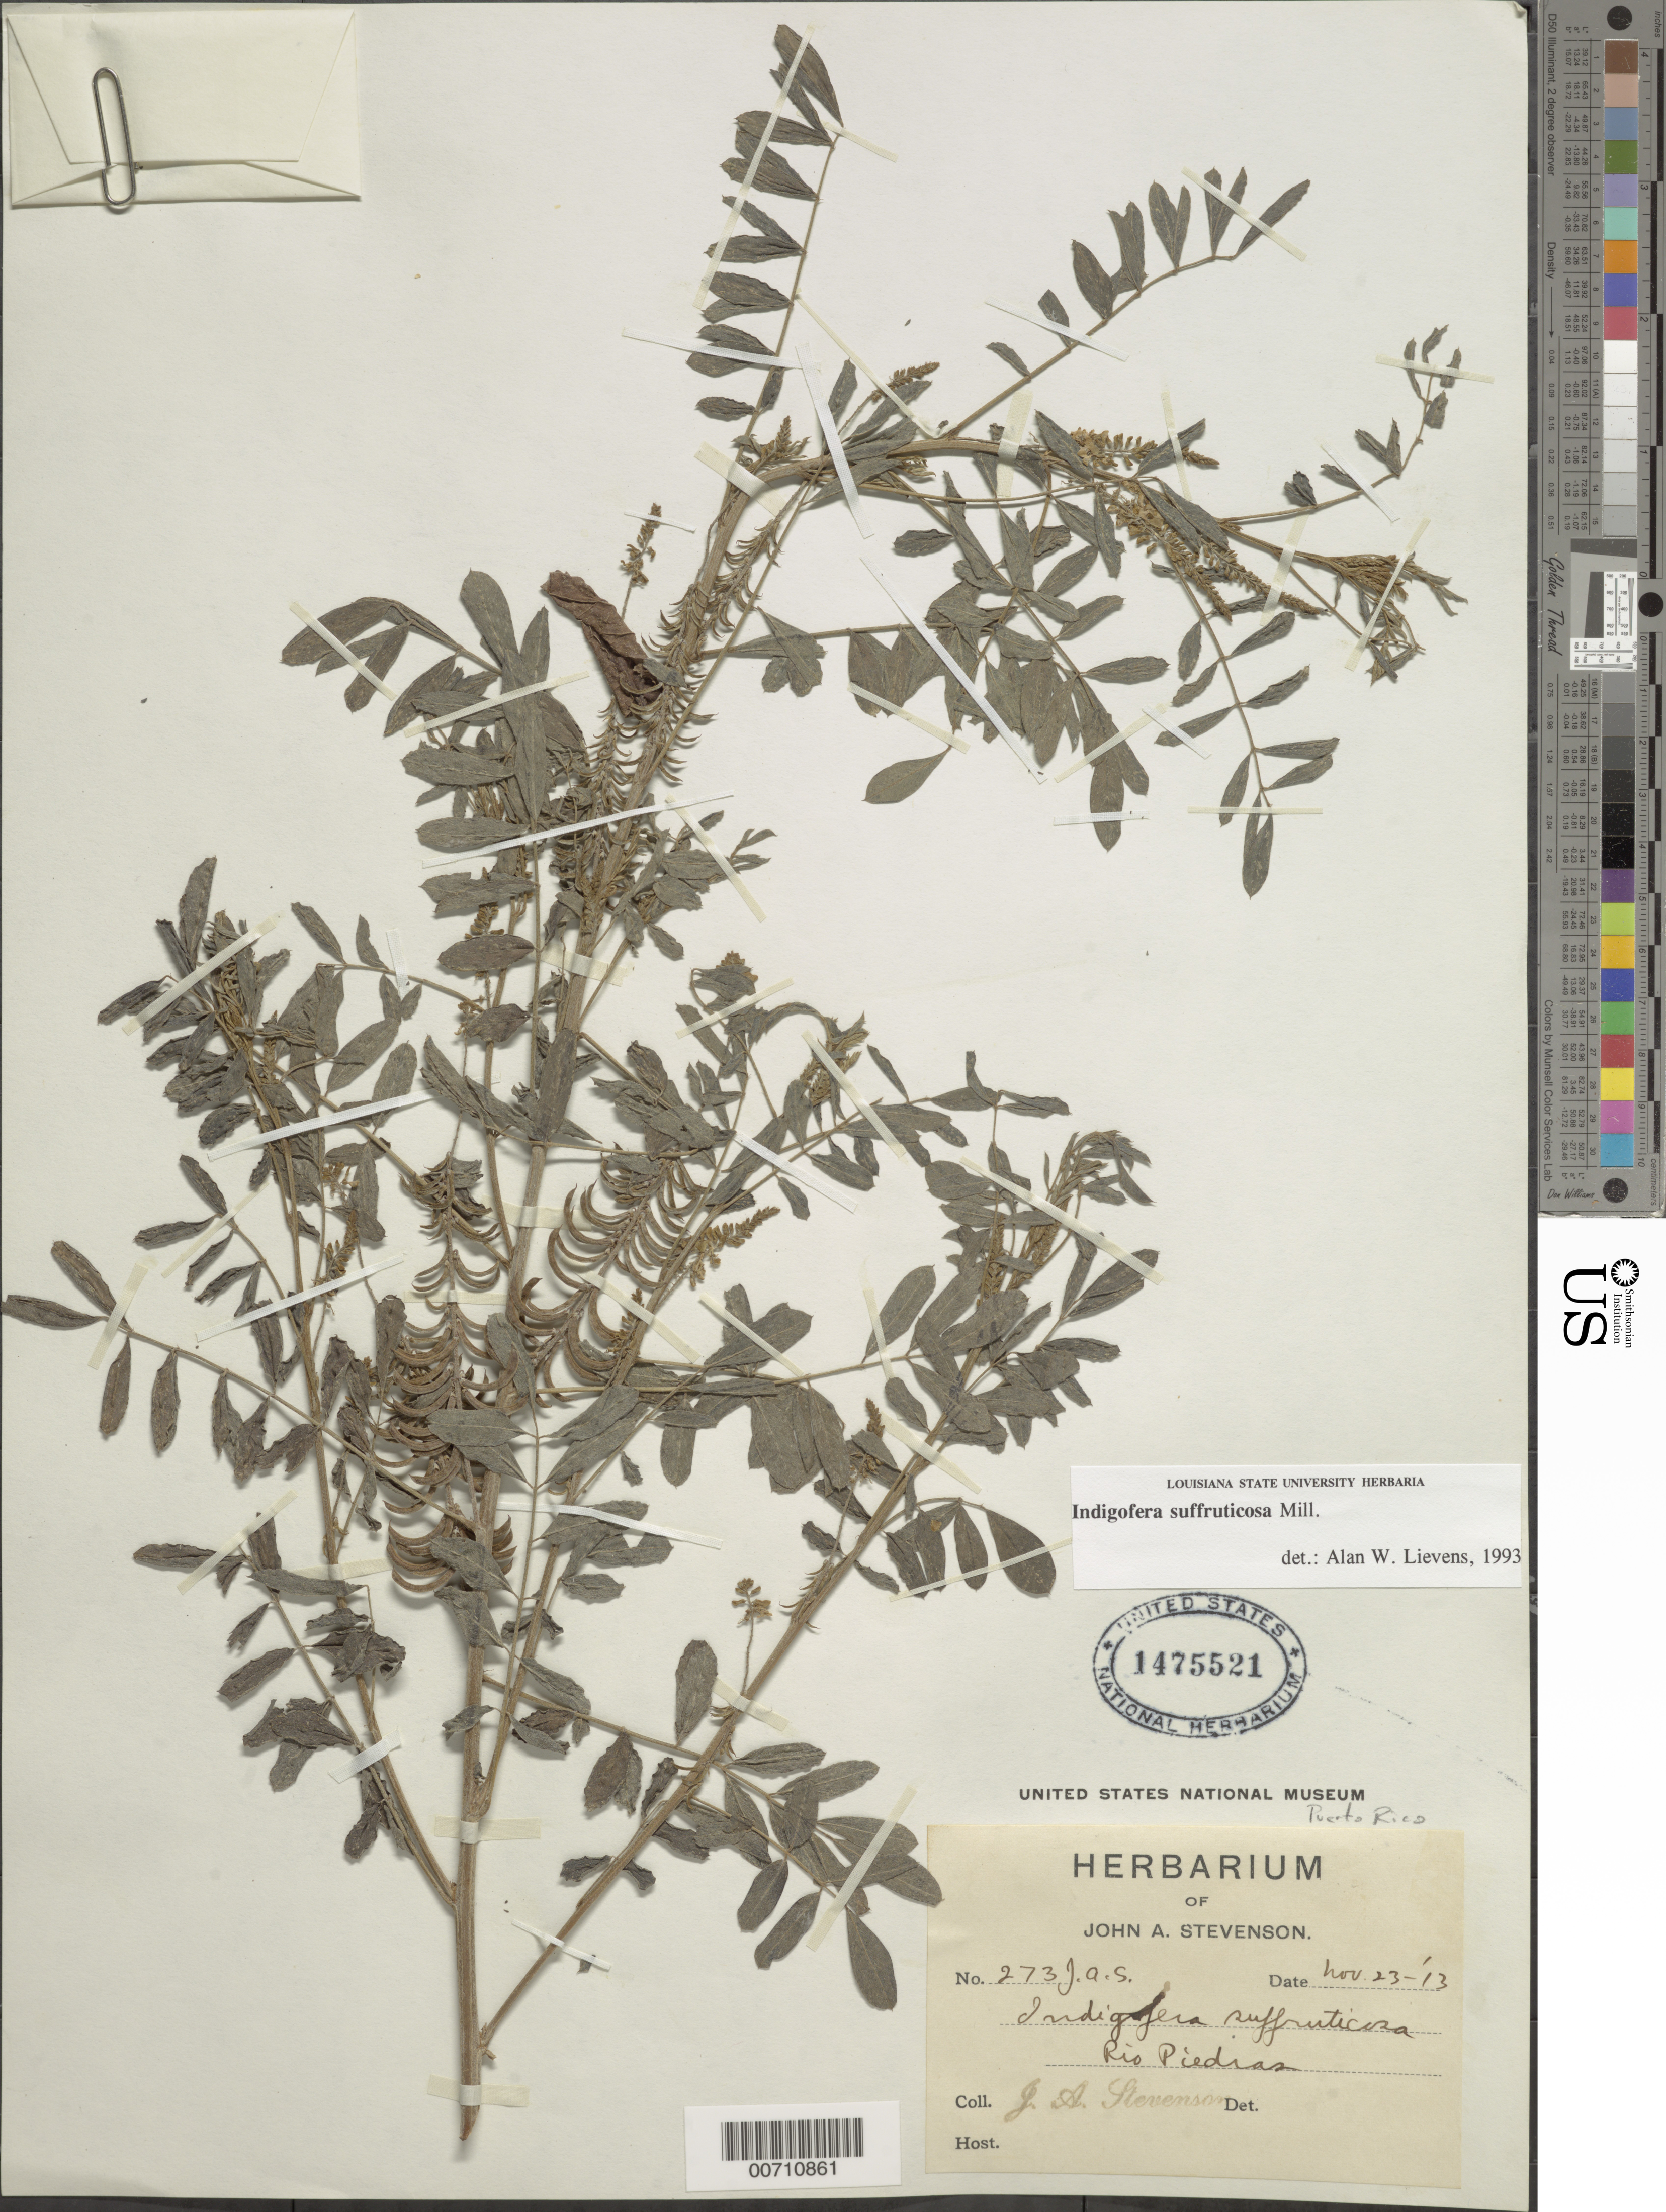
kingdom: Plantae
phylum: Tracheophyta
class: Magnoliopsida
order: Fabales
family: Fabaceae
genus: Indigofera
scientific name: Indigofera suffruticosa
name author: Mill.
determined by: Lievens, A. W., (LSU), Louisiana State University Herbarium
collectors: J. Stevenson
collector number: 273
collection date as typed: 23 Nov 1913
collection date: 1913-11-23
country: Puerto Rico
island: Greater Antilles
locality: Rio Piedras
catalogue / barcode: US 1475521